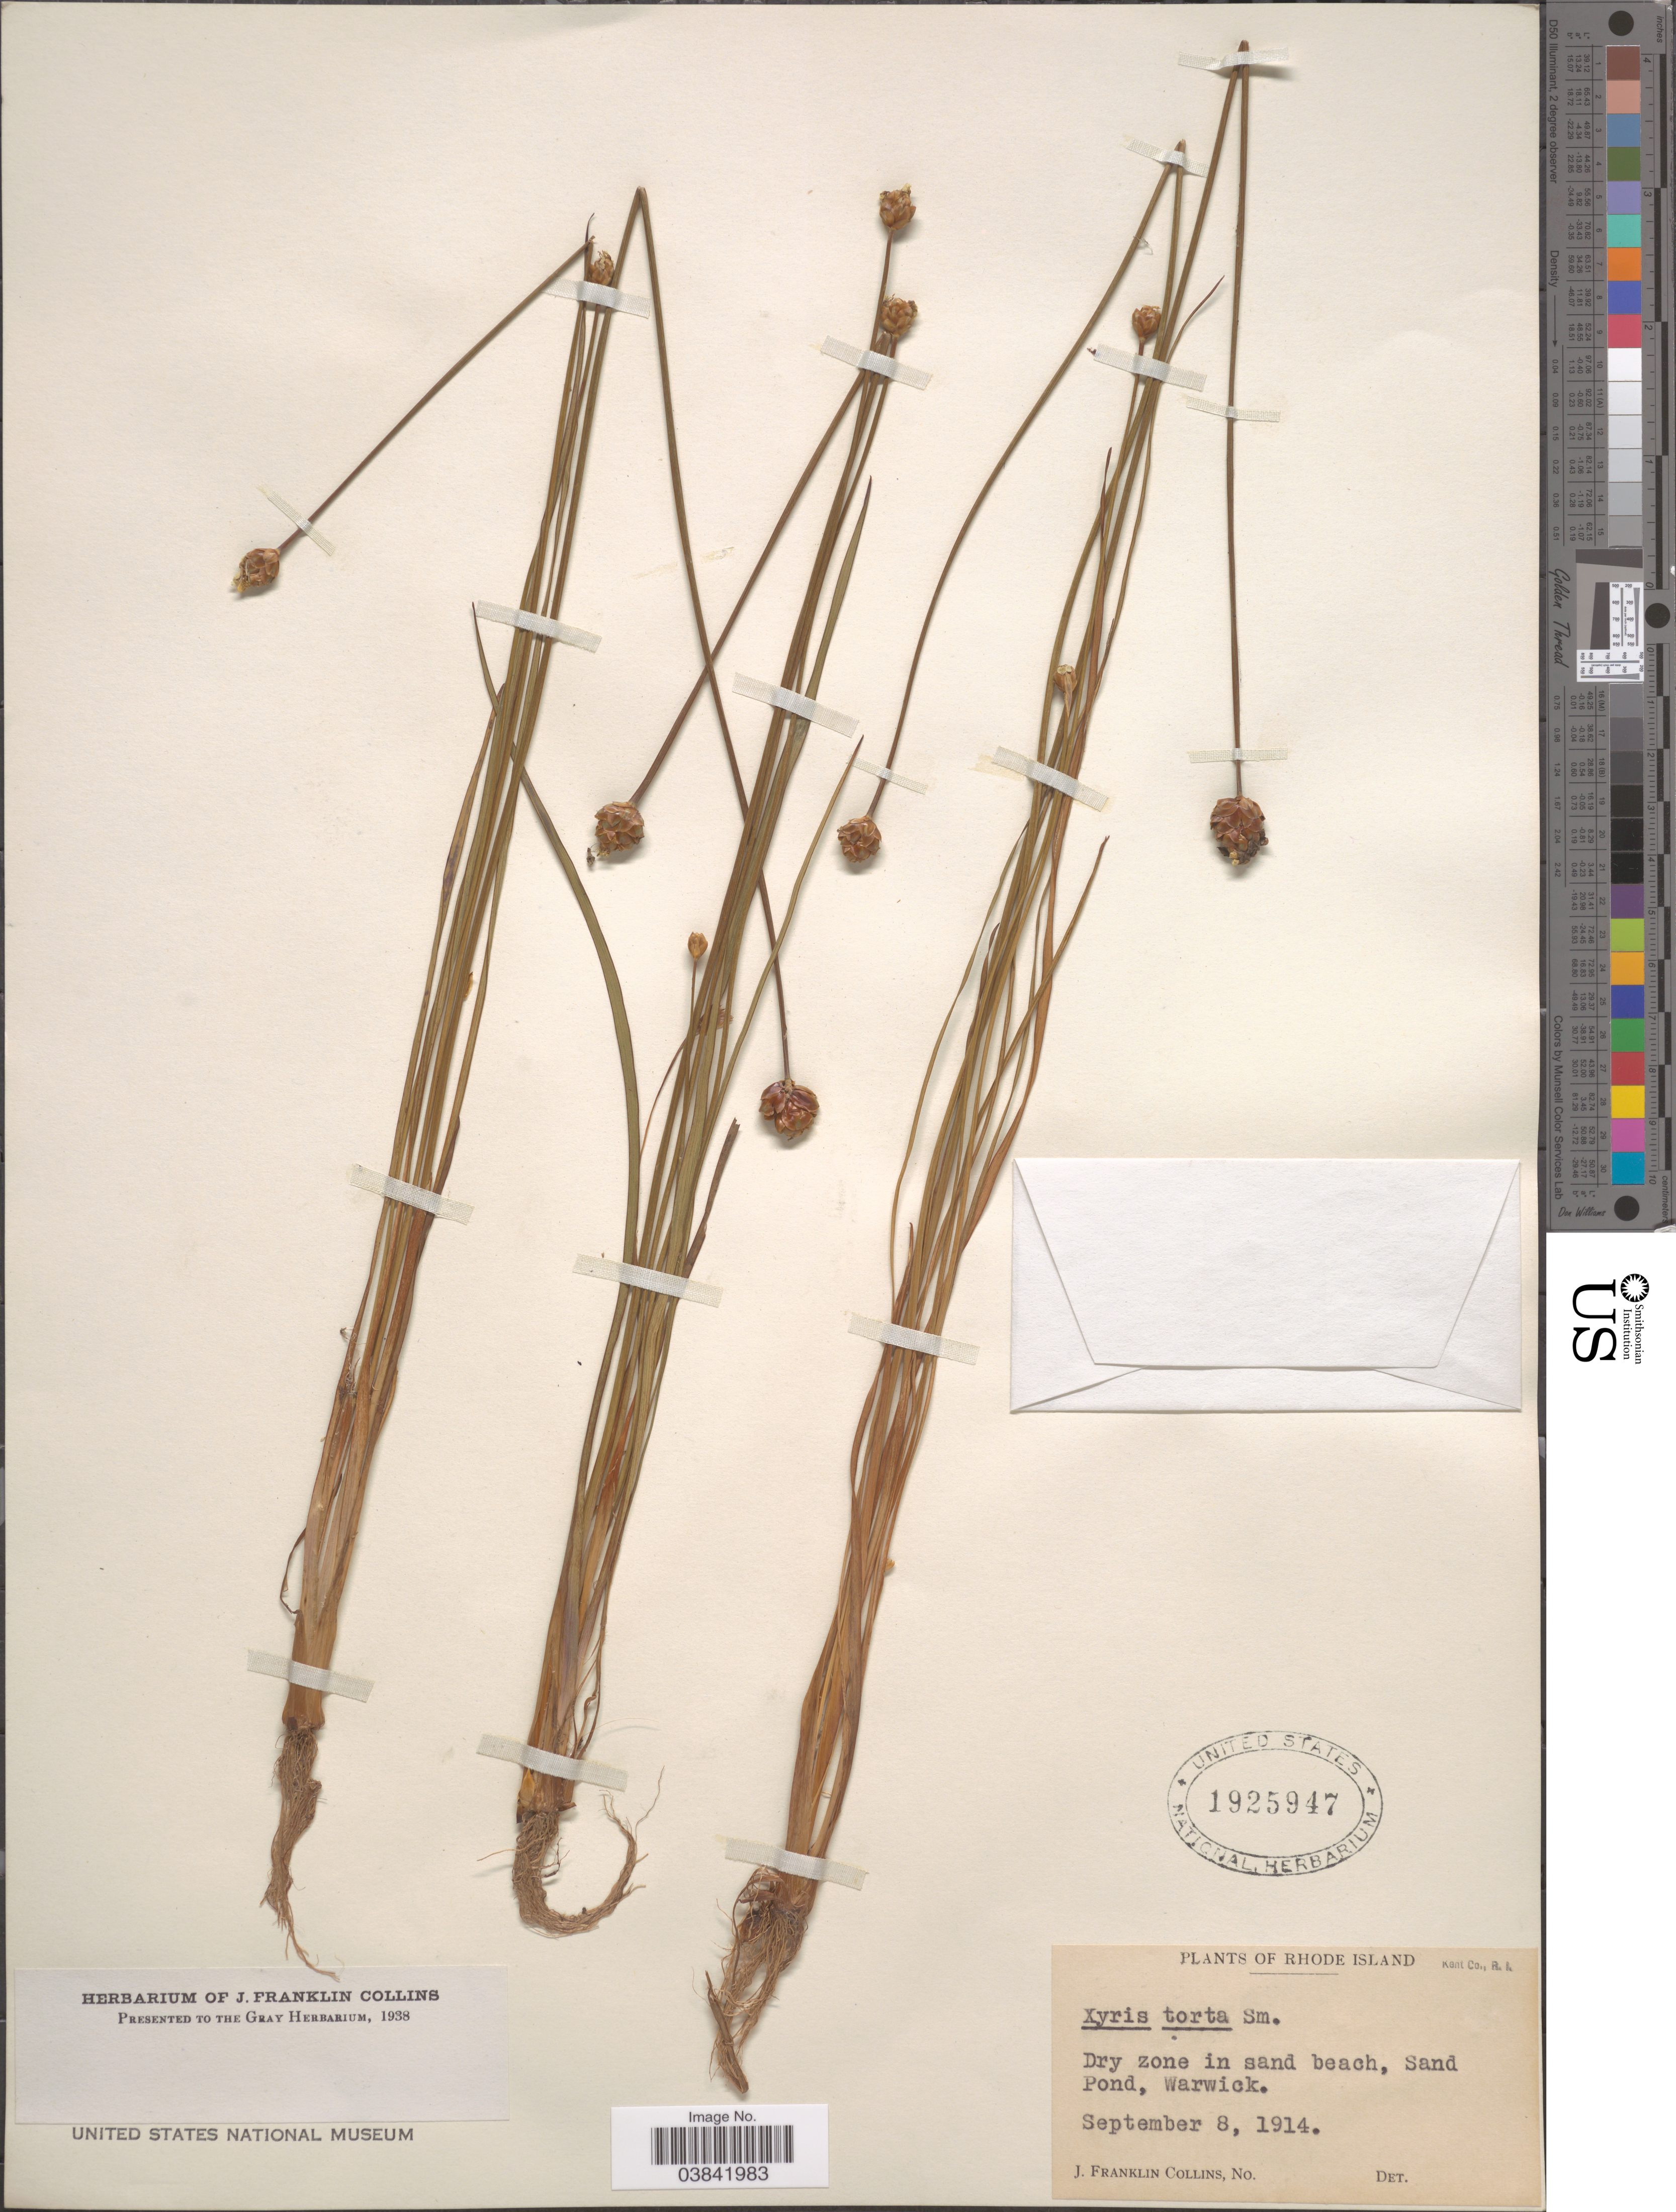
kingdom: Plantae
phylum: Tracheophyta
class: Liliopsida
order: Poales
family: Xyridaceae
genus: Xyris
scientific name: Xyris torta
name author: Sm.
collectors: J. Collins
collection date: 1914-09-08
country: United States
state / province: Rhode Island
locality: Kent Co. Dry zone in sand beach, Sand Pond, Warwick.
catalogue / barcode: US 1925947